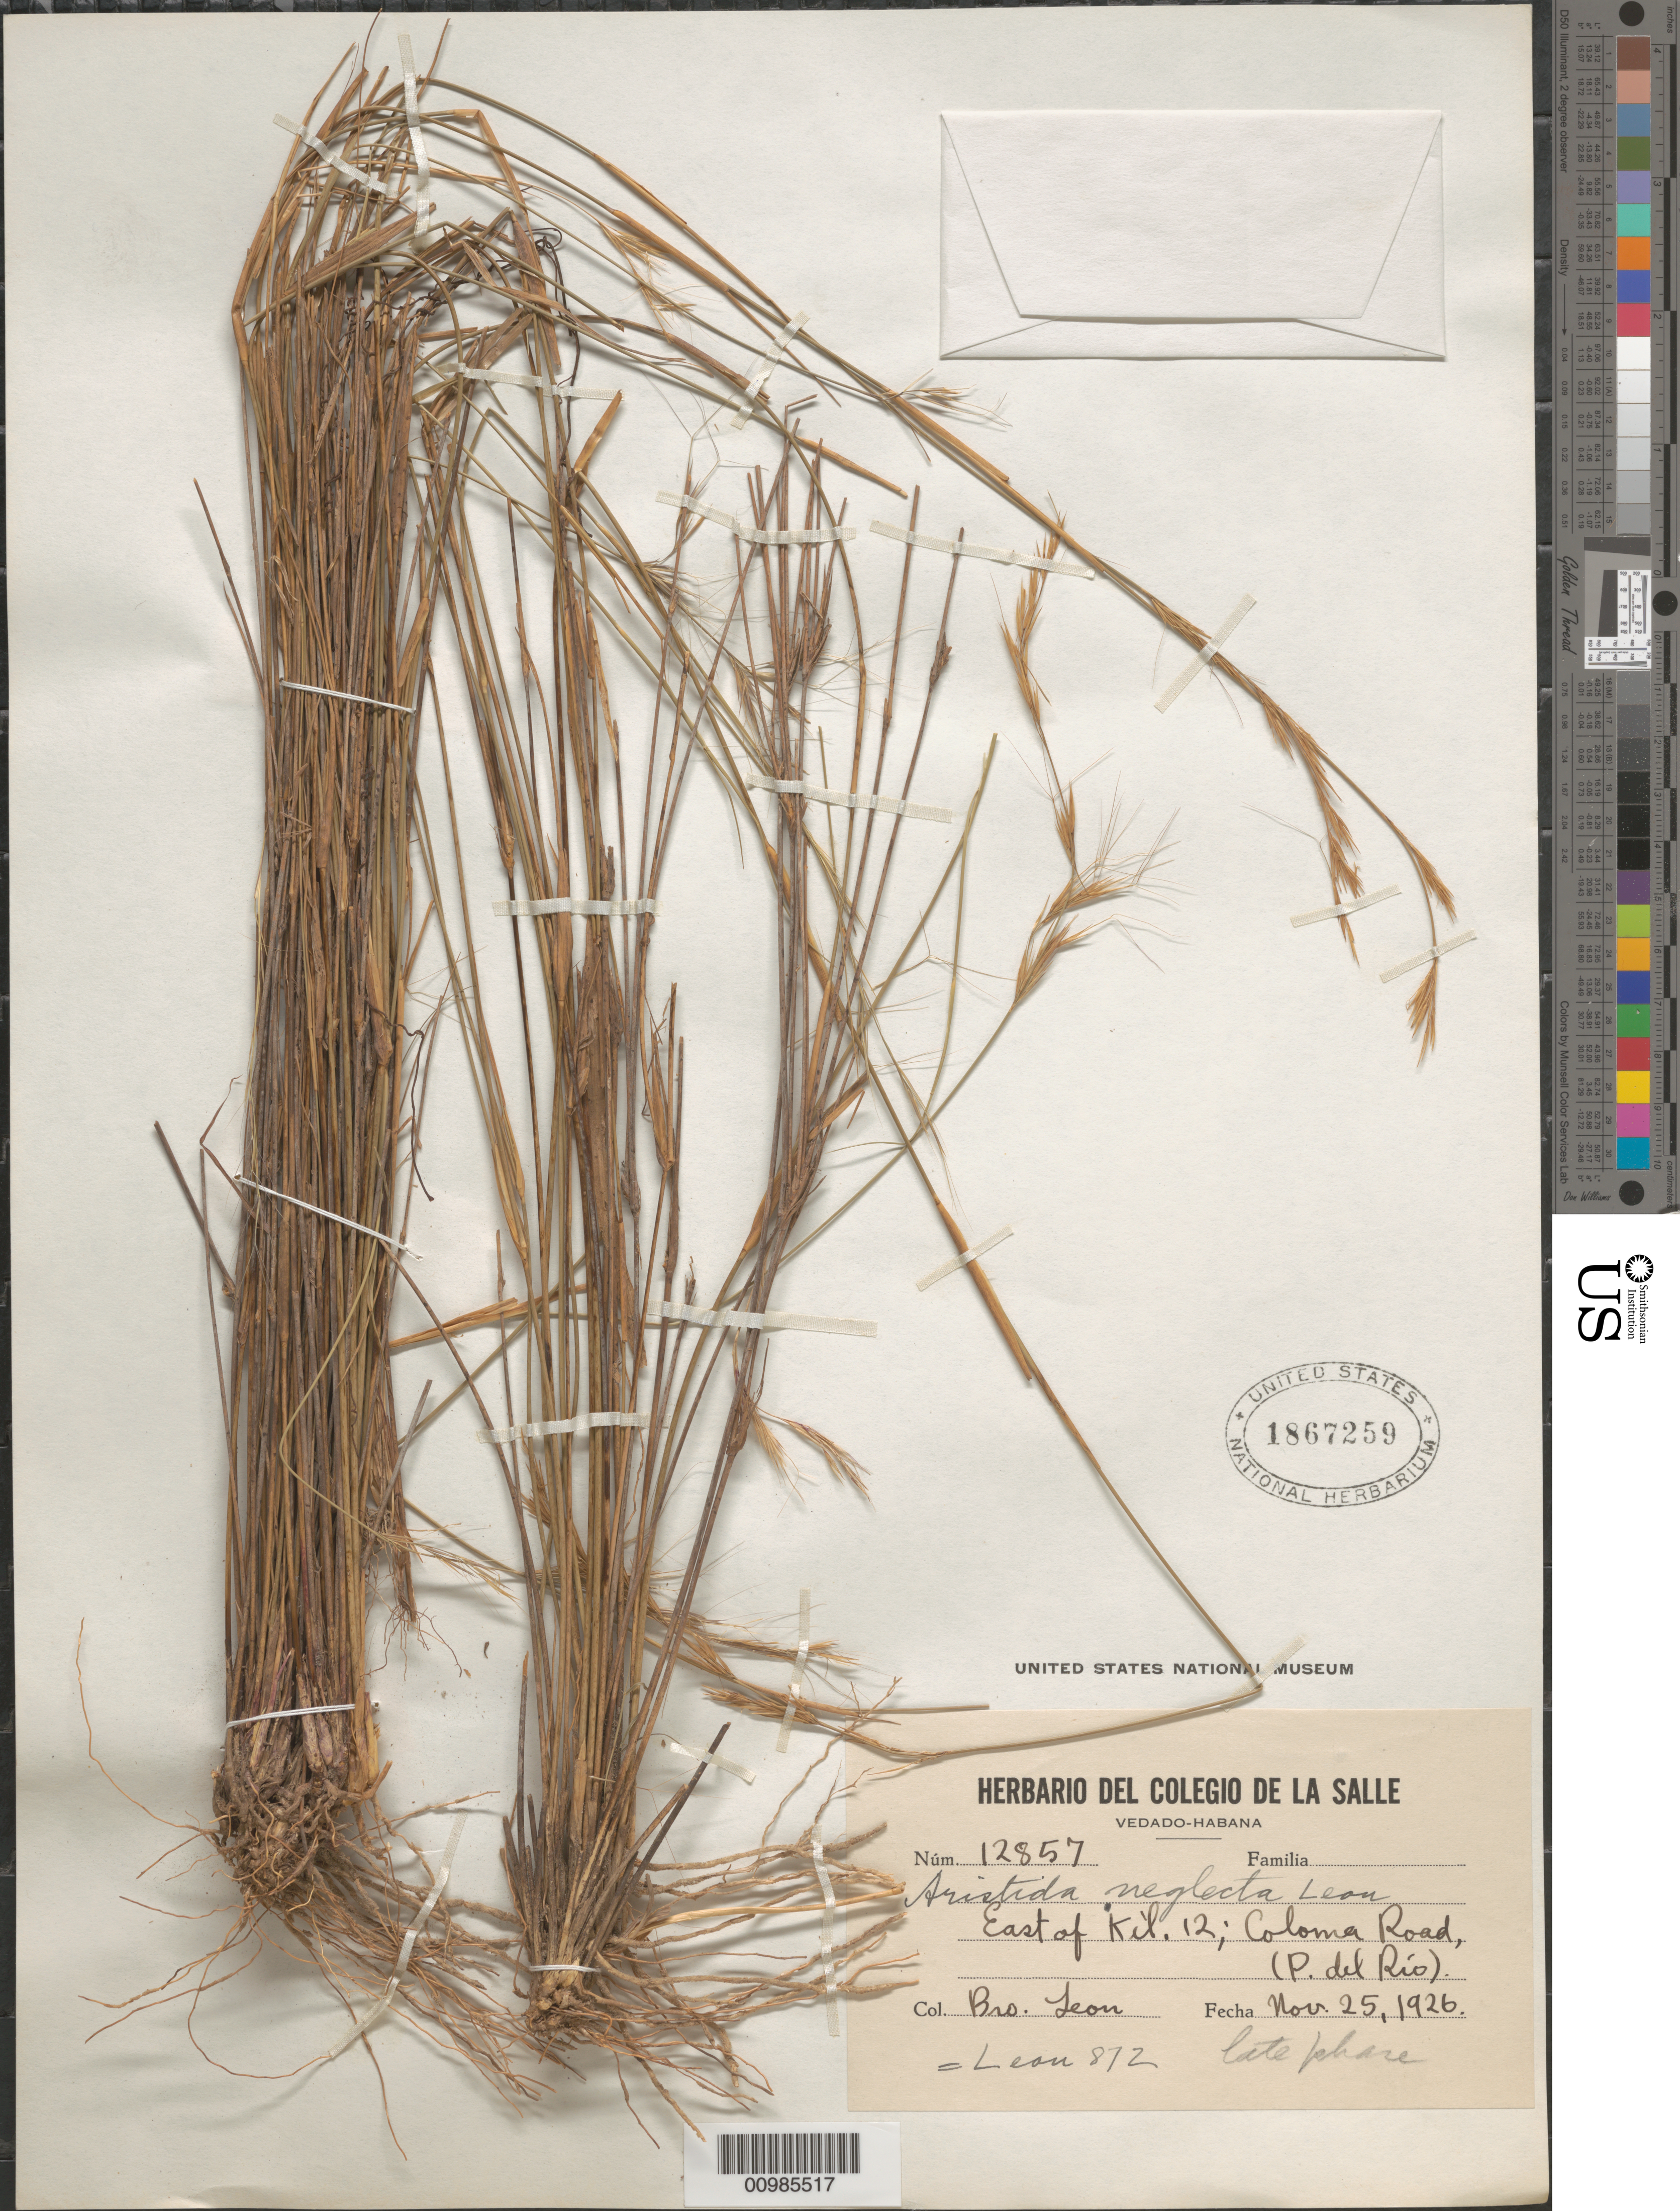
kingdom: Plantae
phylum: Tracheophyta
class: Liliopsida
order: Poales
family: Poaceae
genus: Aristida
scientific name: Aristida neglecta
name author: León ex Hitchc.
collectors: Bro. León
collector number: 12857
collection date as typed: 25 Nov 1926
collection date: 1926-11-25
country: Cuba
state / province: Pinar del Rio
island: Cuba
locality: Coloma Road, East of km 12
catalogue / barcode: US 1867259